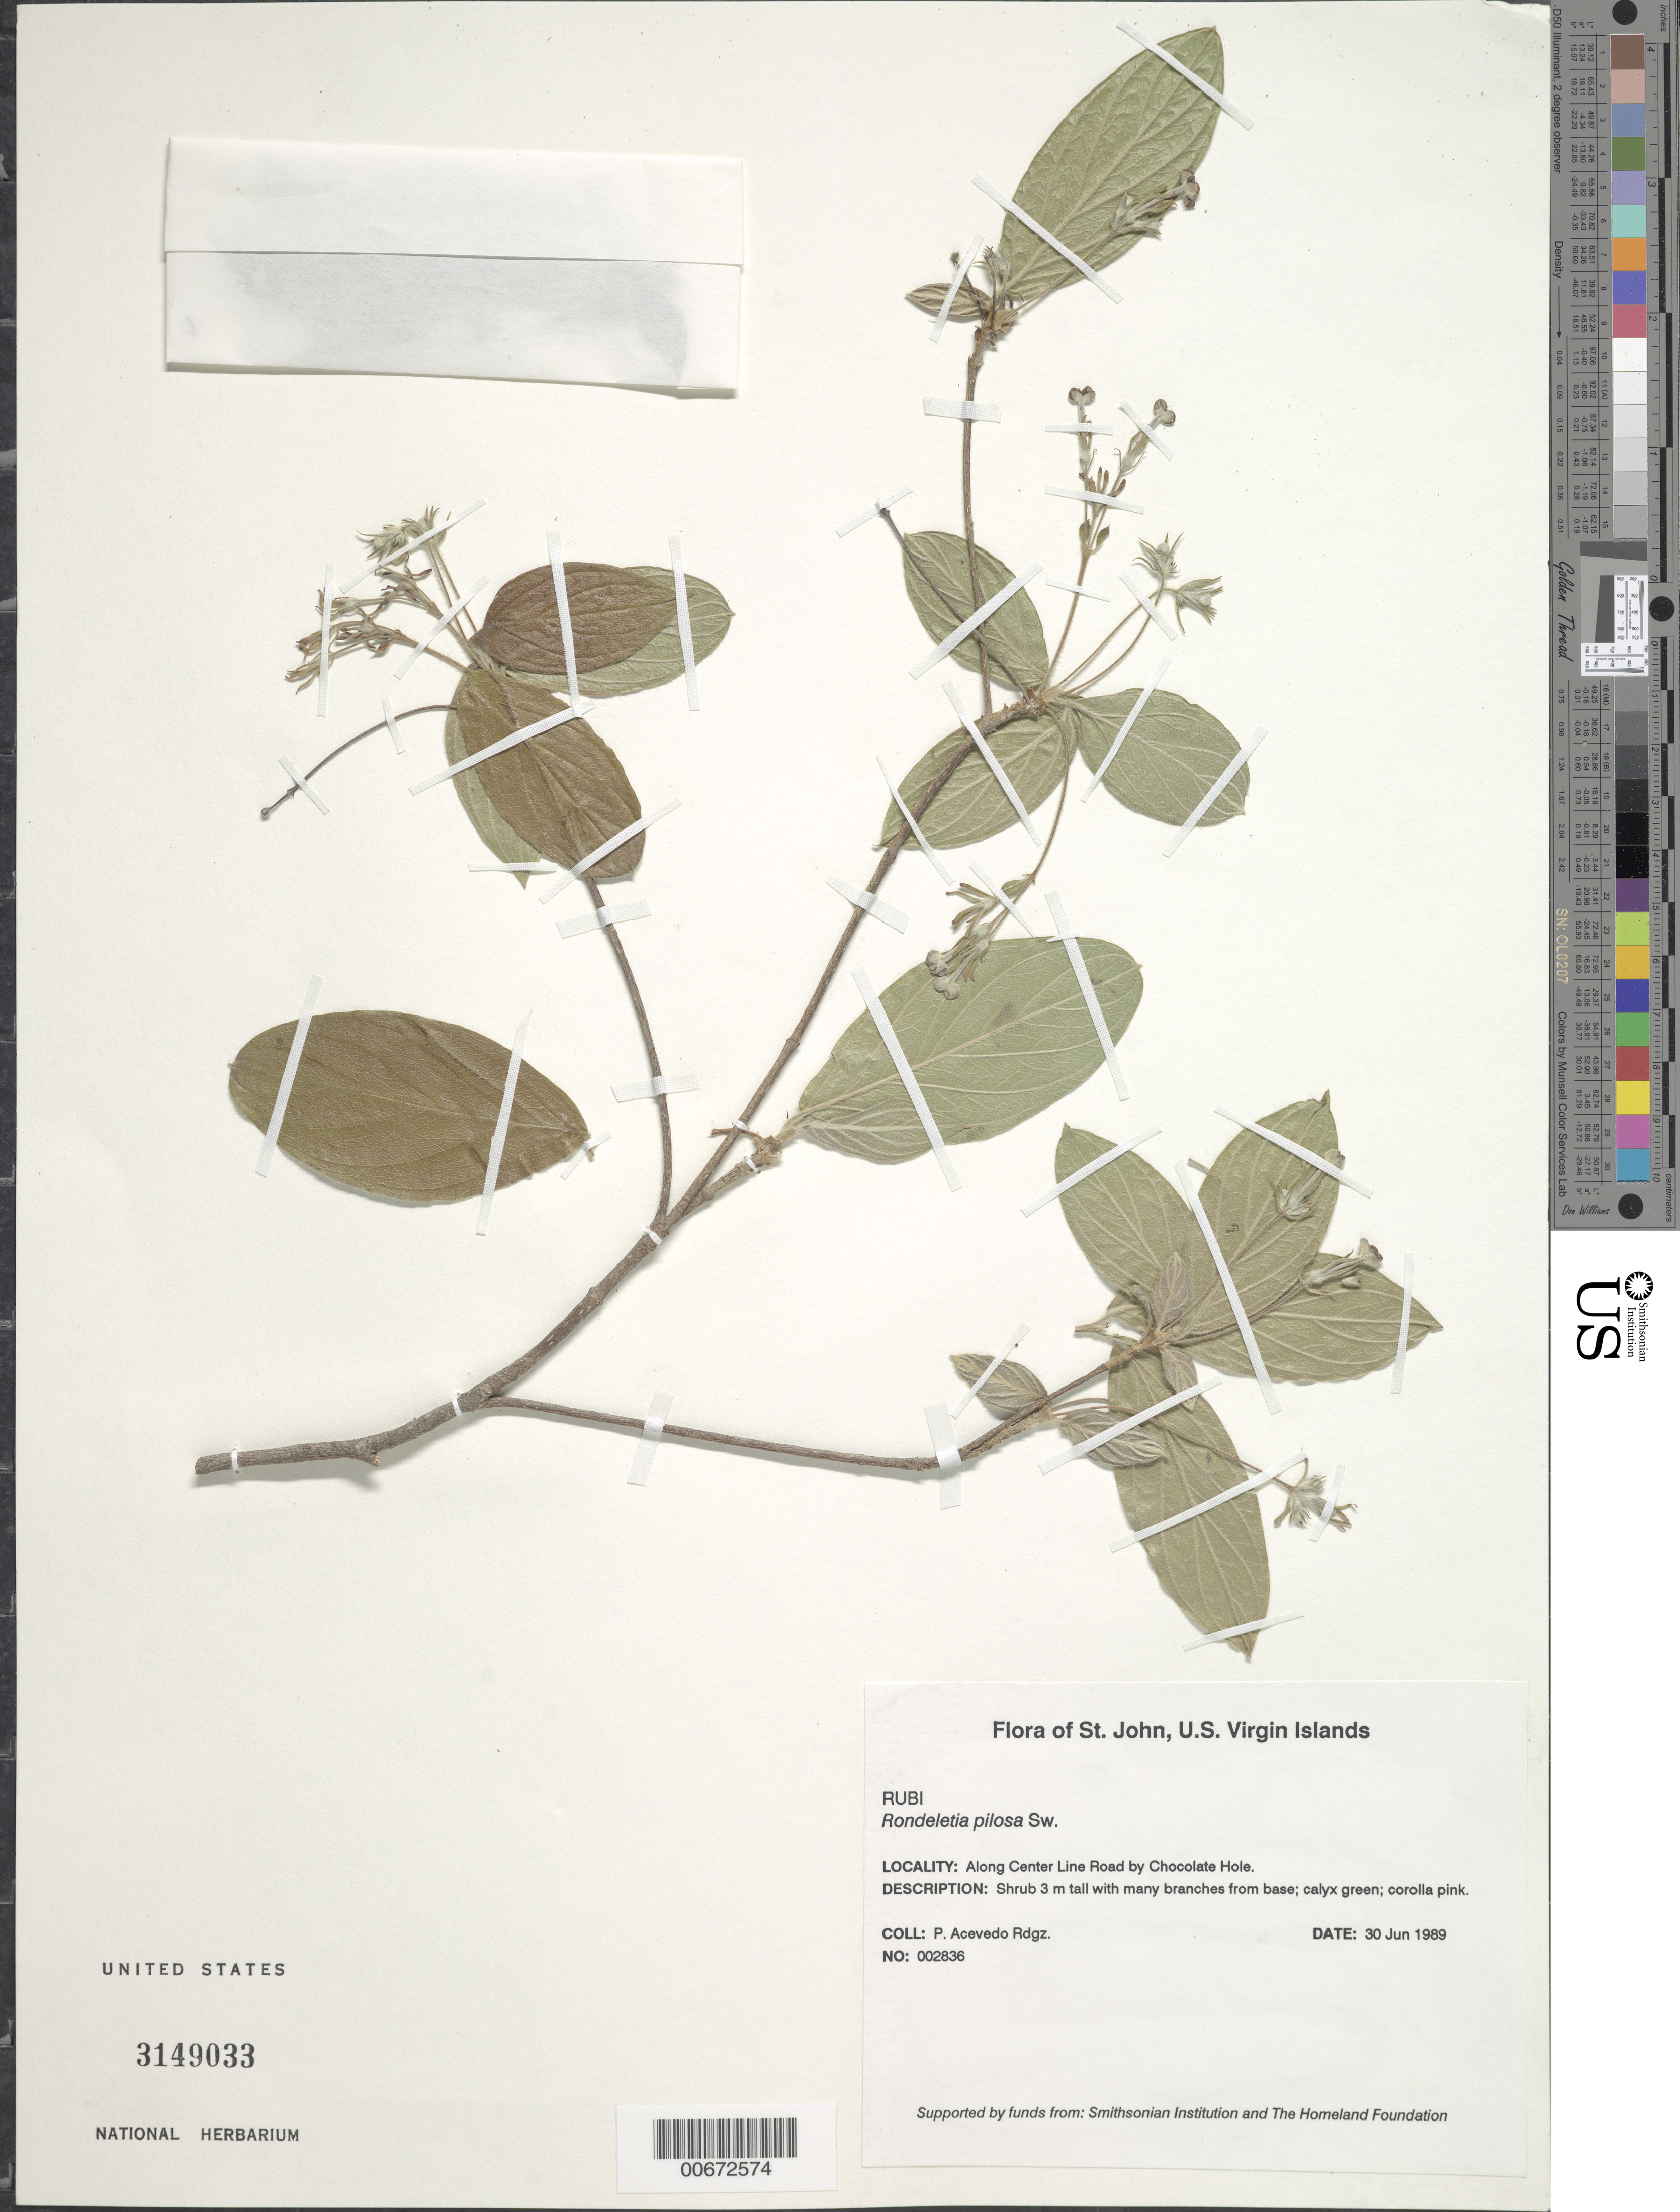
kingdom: Plantae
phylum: Tracheophyta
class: Magnoliopsida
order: Gentianales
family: Rubiaceae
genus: Rondeletia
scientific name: Rondeletia pilosa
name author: Sw.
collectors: P. Acevedo-Rodr.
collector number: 2836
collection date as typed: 30 Jun 1989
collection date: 1989-06-30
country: U.S. Virgin Islands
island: St. John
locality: East End Quarter, along Center Line Road by Hurricane Hole.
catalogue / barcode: US 3149033